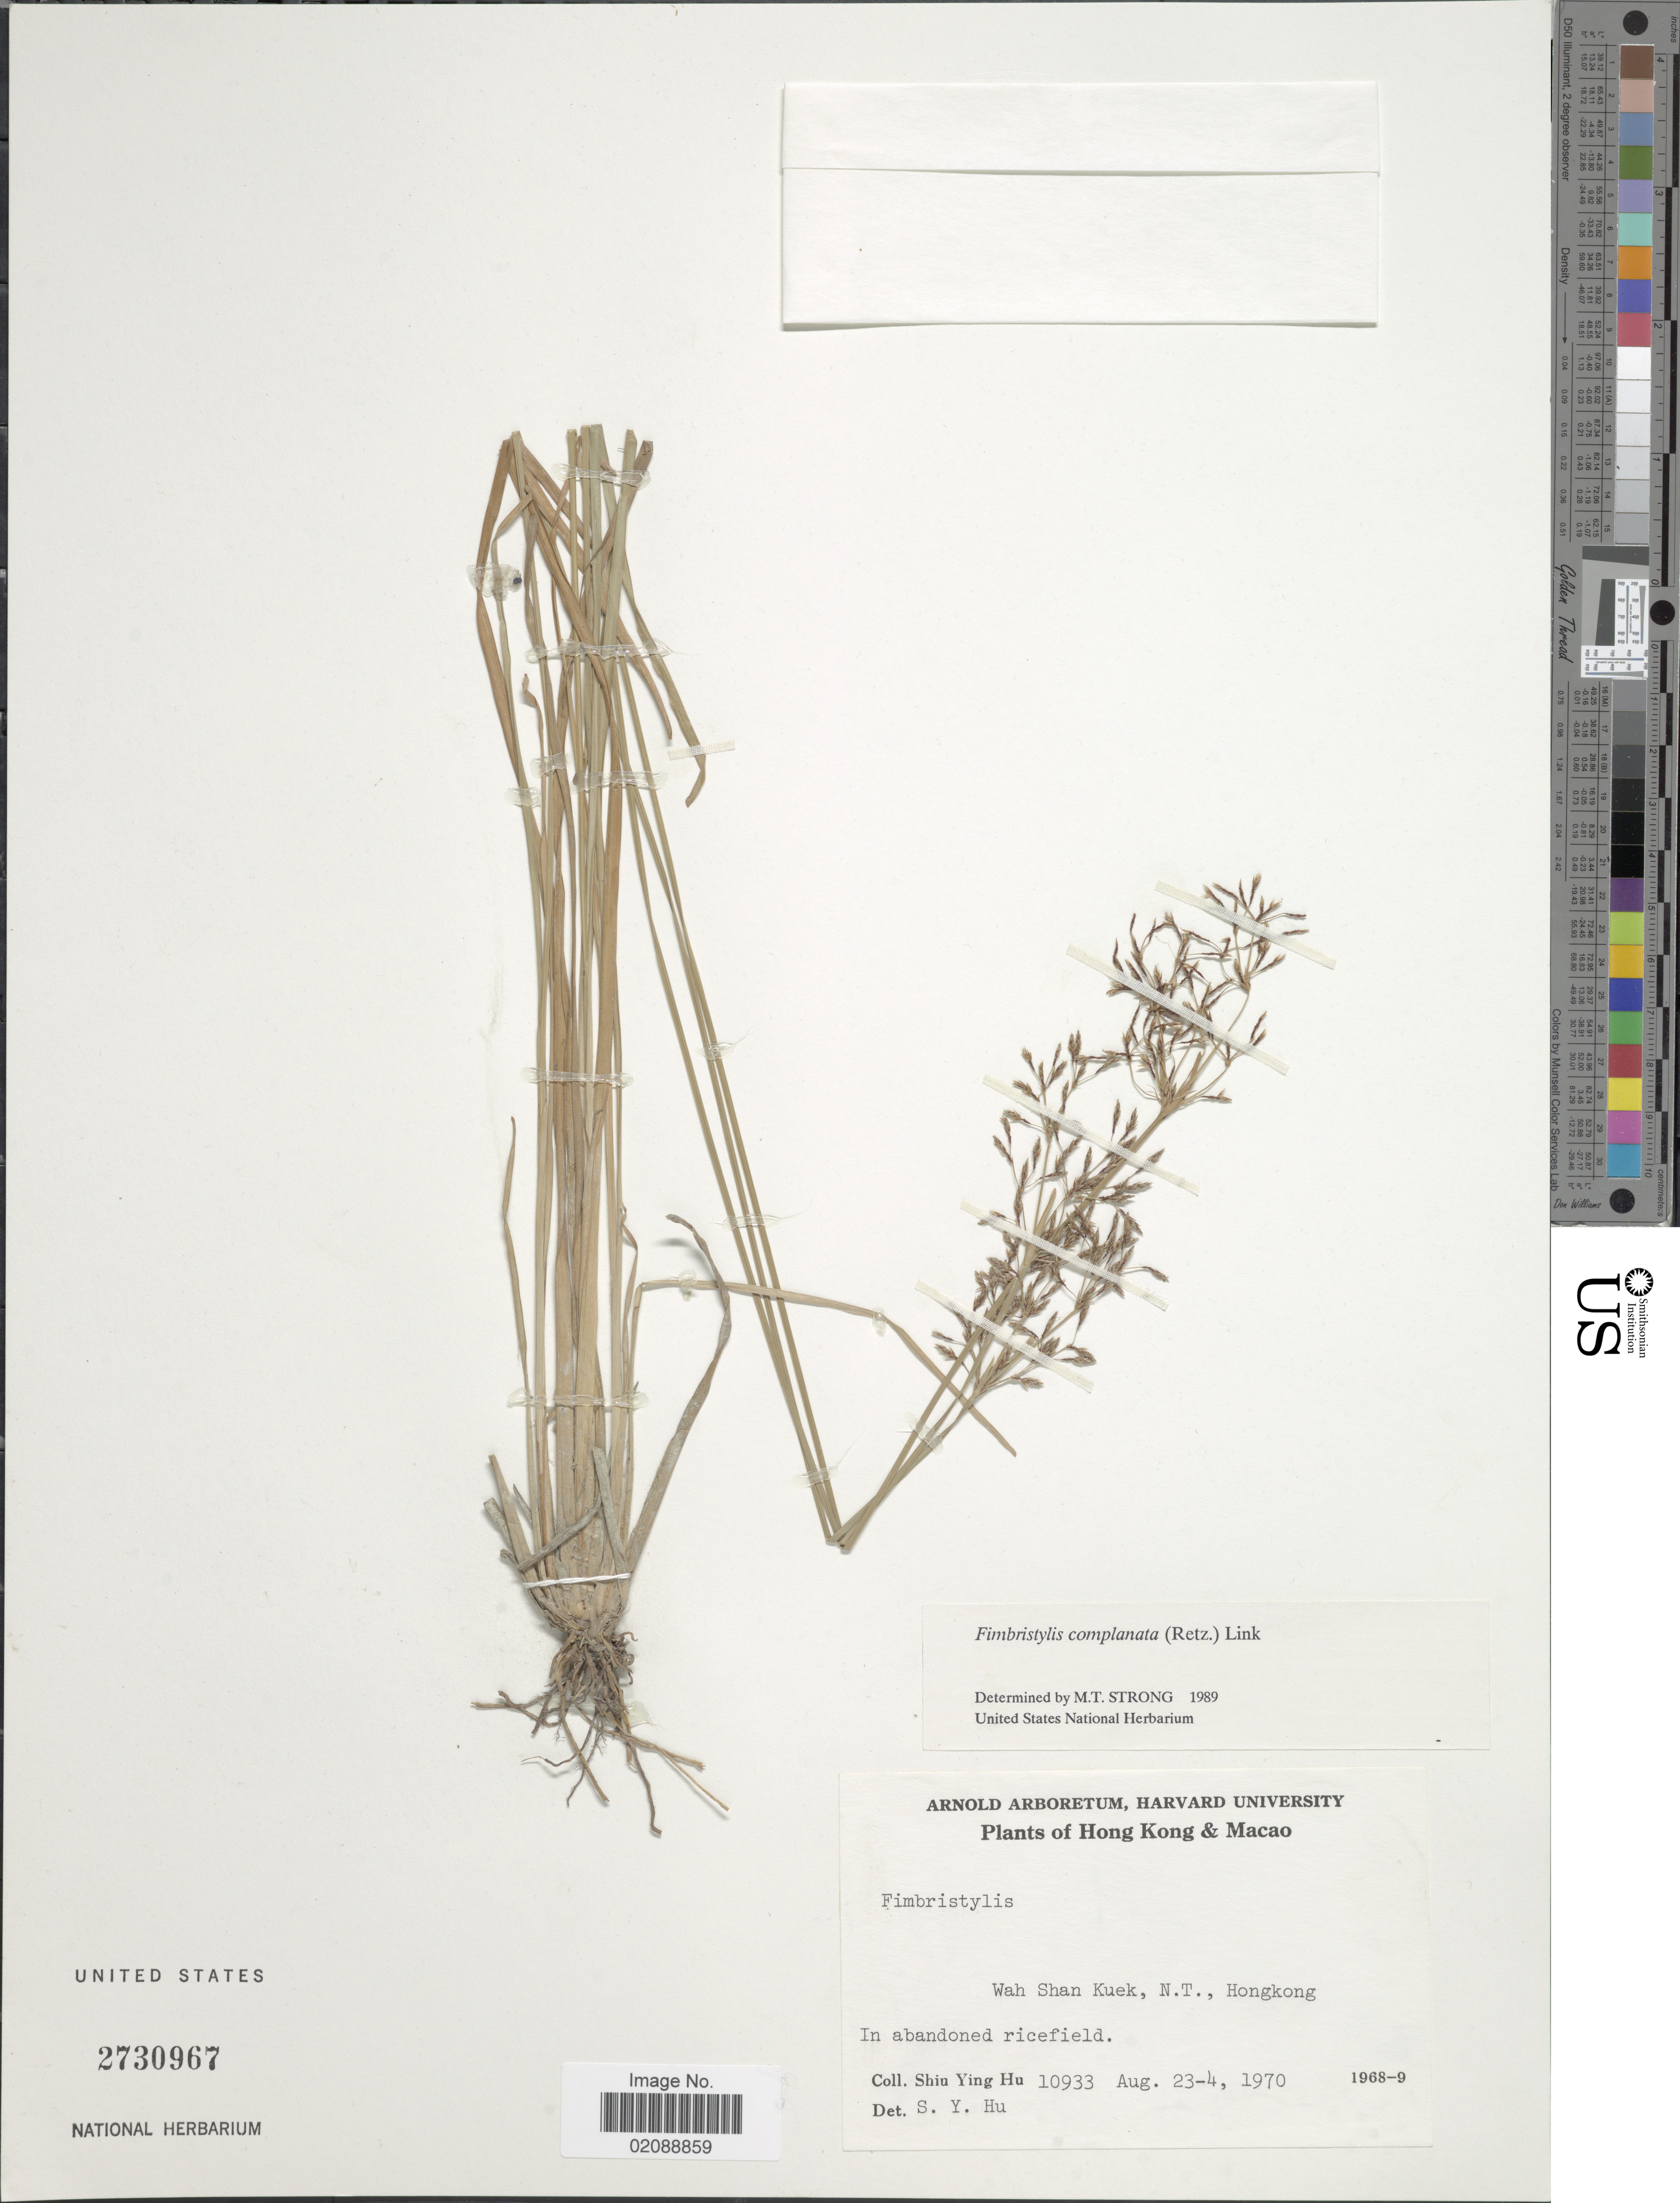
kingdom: Plantae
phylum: Tracheophyta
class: Liliopsida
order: Poales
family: Cyperaceae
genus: Fimbristylis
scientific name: Fimbristylis complanata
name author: (Retz.) Link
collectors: S. Y. Hu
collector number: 10933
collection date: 1970-08-23/1970-08-24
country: China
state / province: Hong Kong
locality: Wah Shan Kuek, N.T., in abandoned ricefield.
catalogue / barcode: US 2730967